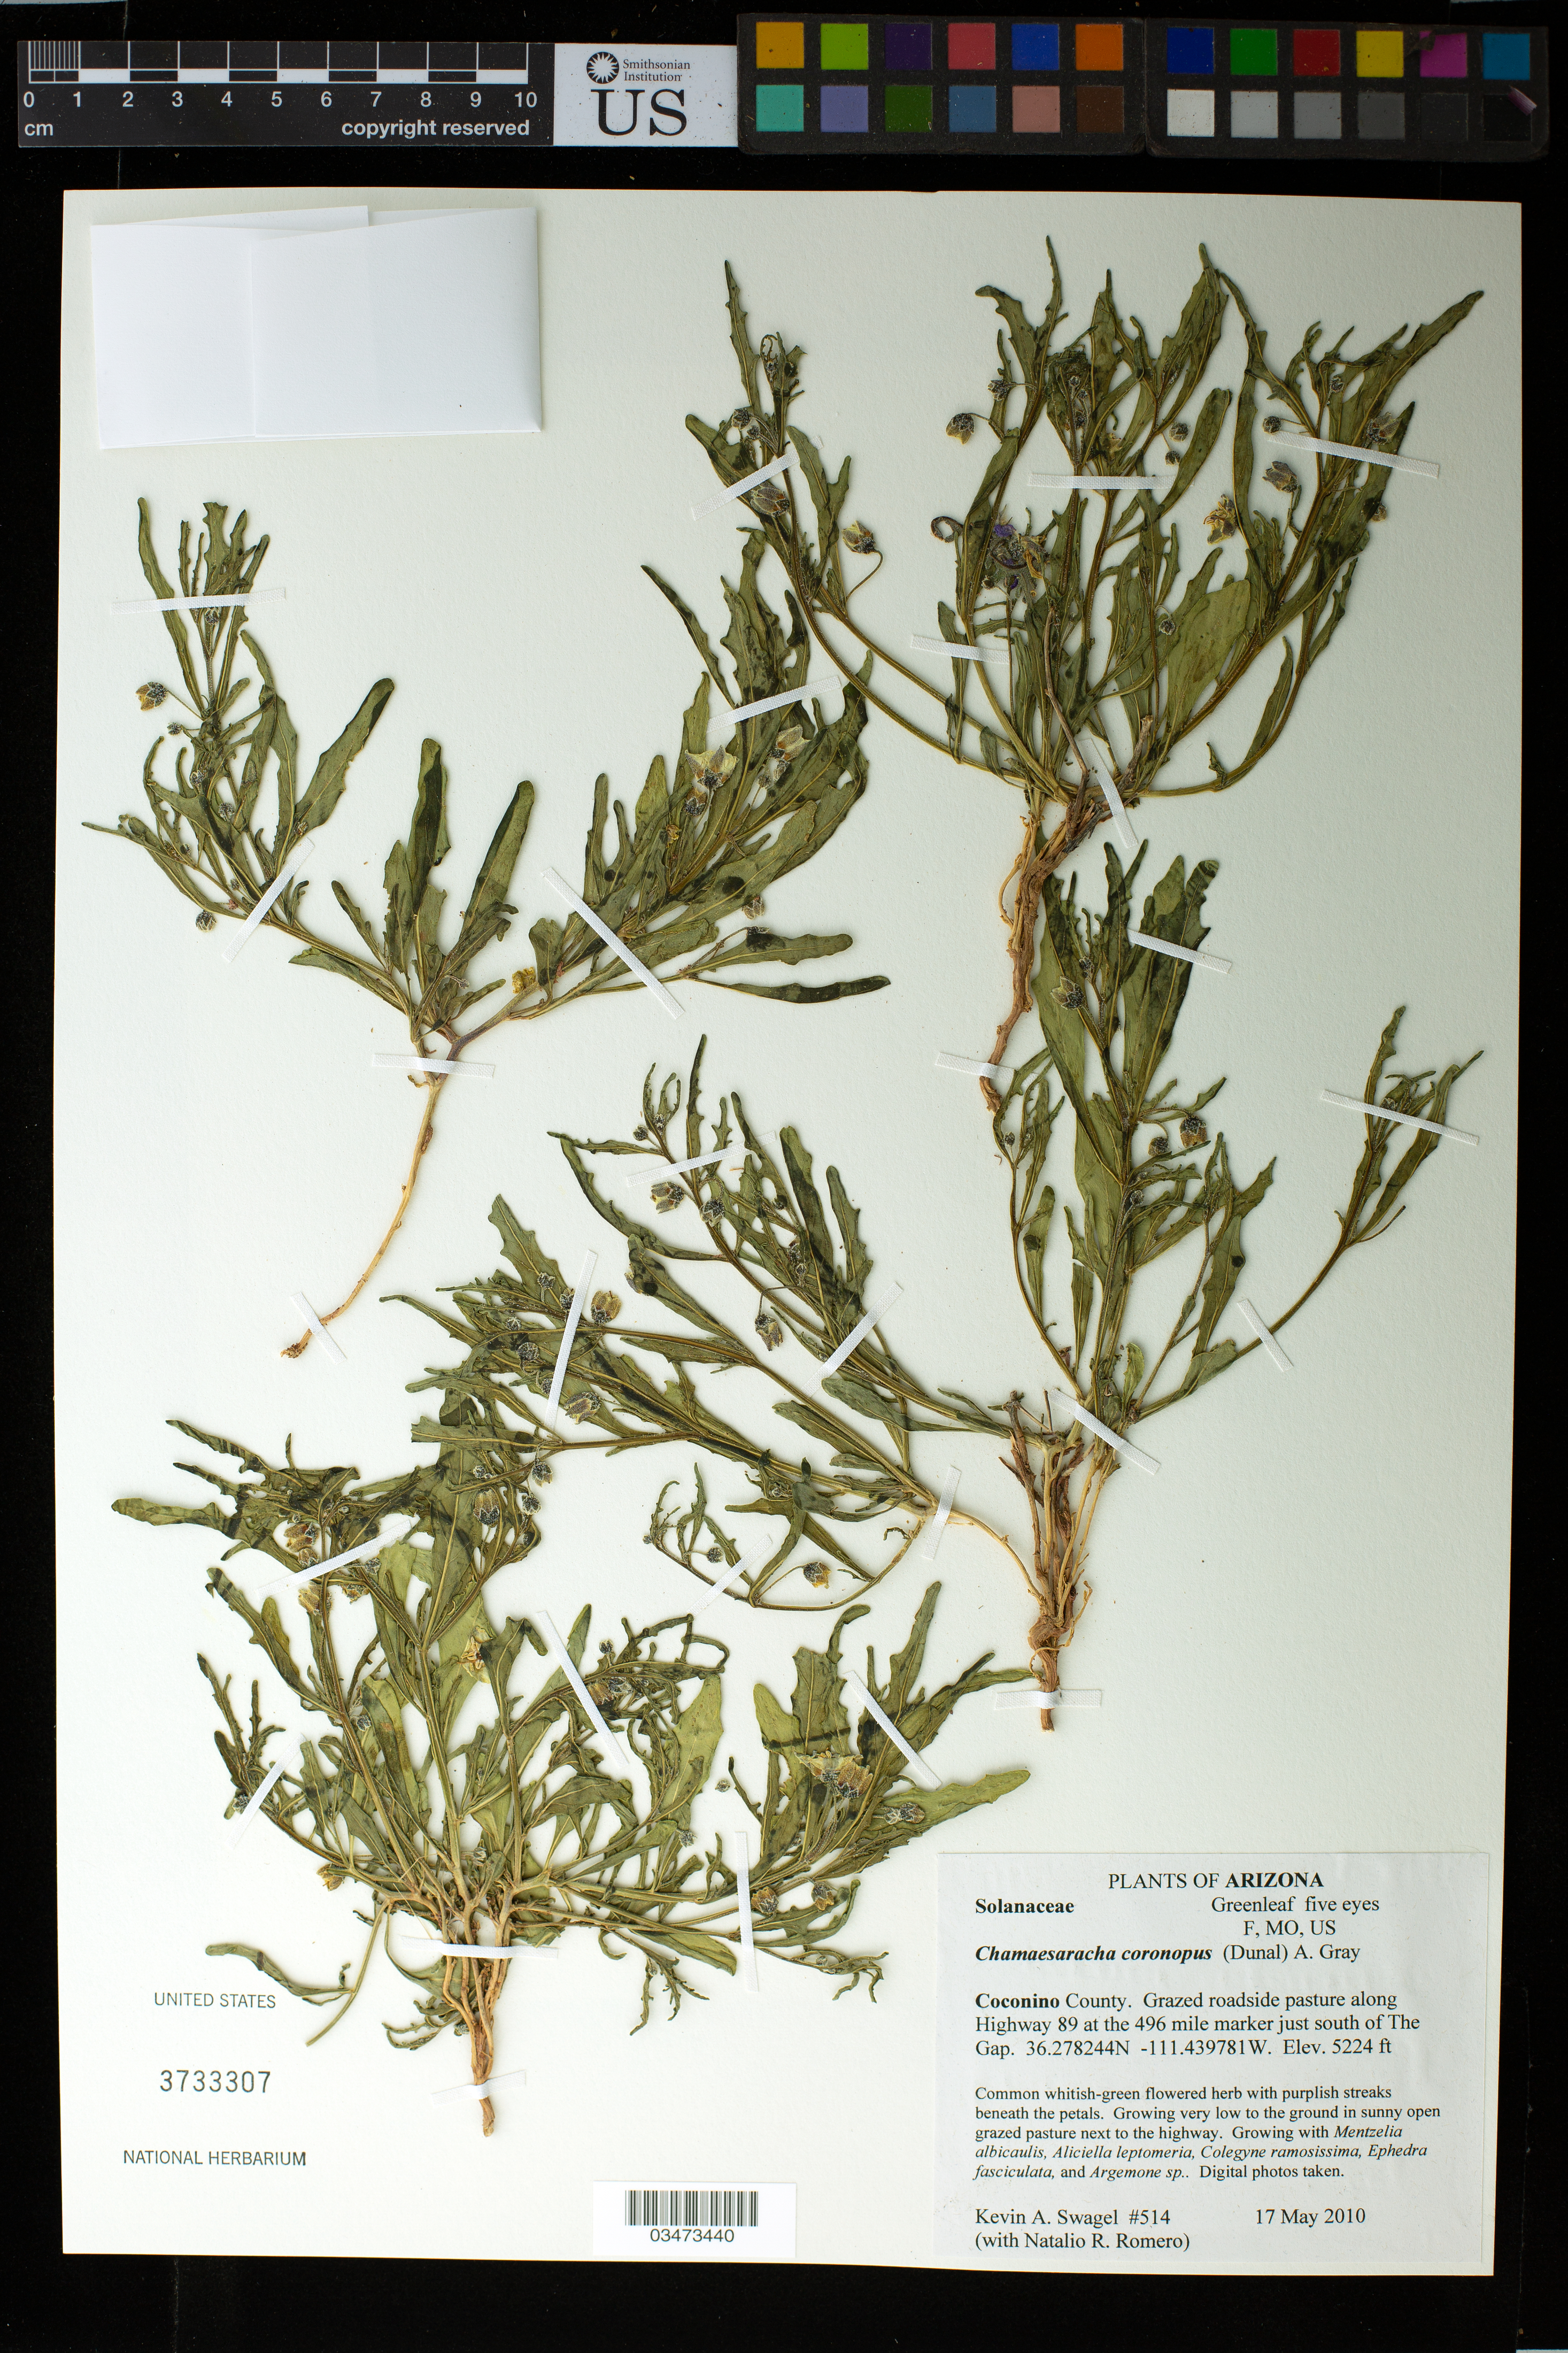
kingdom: Plantae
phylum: Tracheophyta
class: Magnoliopsida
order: Solanales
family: Solanaceae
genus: Chamaesaracha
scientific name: Chamaesaracha coronopus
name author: (Dunal) A. Gray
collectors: K. Swagel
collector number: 514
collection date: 2010-05-17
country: United States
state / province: Arizona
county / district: Coconino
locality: Coconino County. Grazed roadside pasture along Highway 89 at the 496 miles marker just south of The Gap.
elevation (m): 1592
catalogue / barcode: US 3733307